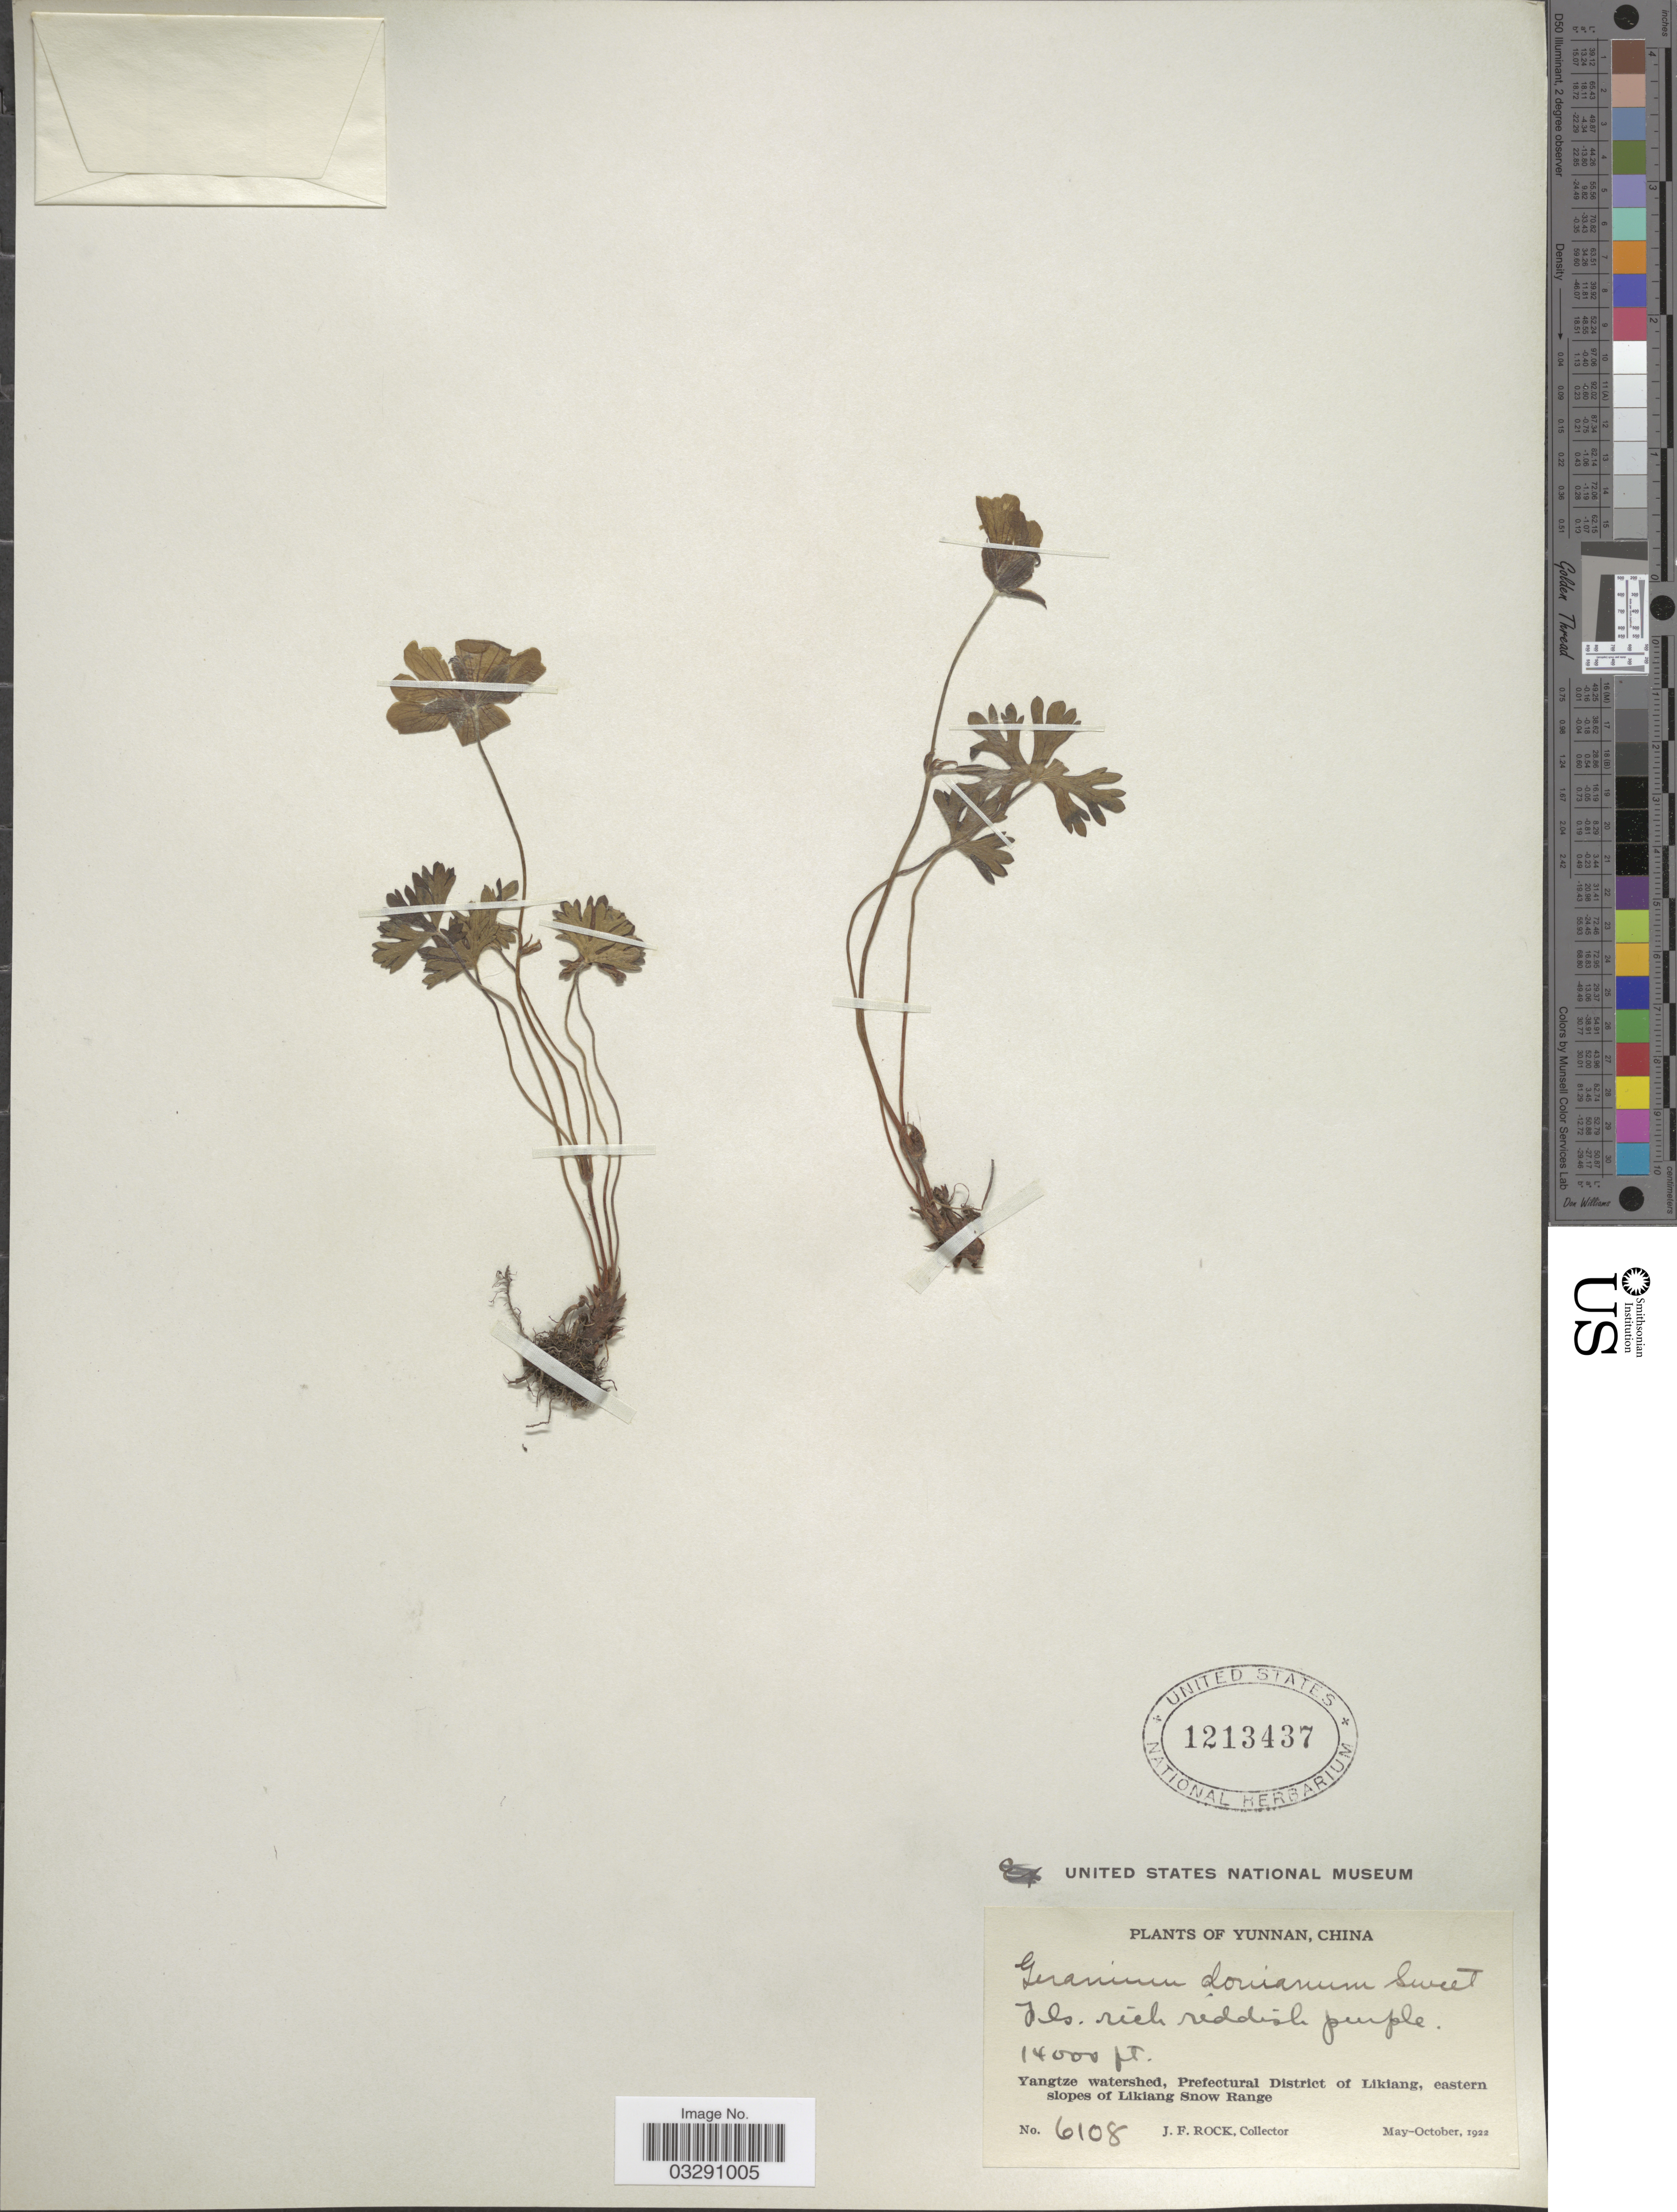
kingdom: Plantae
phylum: Tracheophyta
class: Magnoliopsida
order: Geraniales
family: Geraniaceae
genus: Geranium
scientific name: Geranium donianum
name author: Sweet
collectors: J. Rock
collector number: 6108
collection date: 1922-05/1922-10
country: China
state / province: Yunnan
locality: Yangtze watershed, Prefectural District of Likiang, eastern slopes of Likiang Snow Range.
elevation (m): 4267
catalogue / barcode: US 1213437